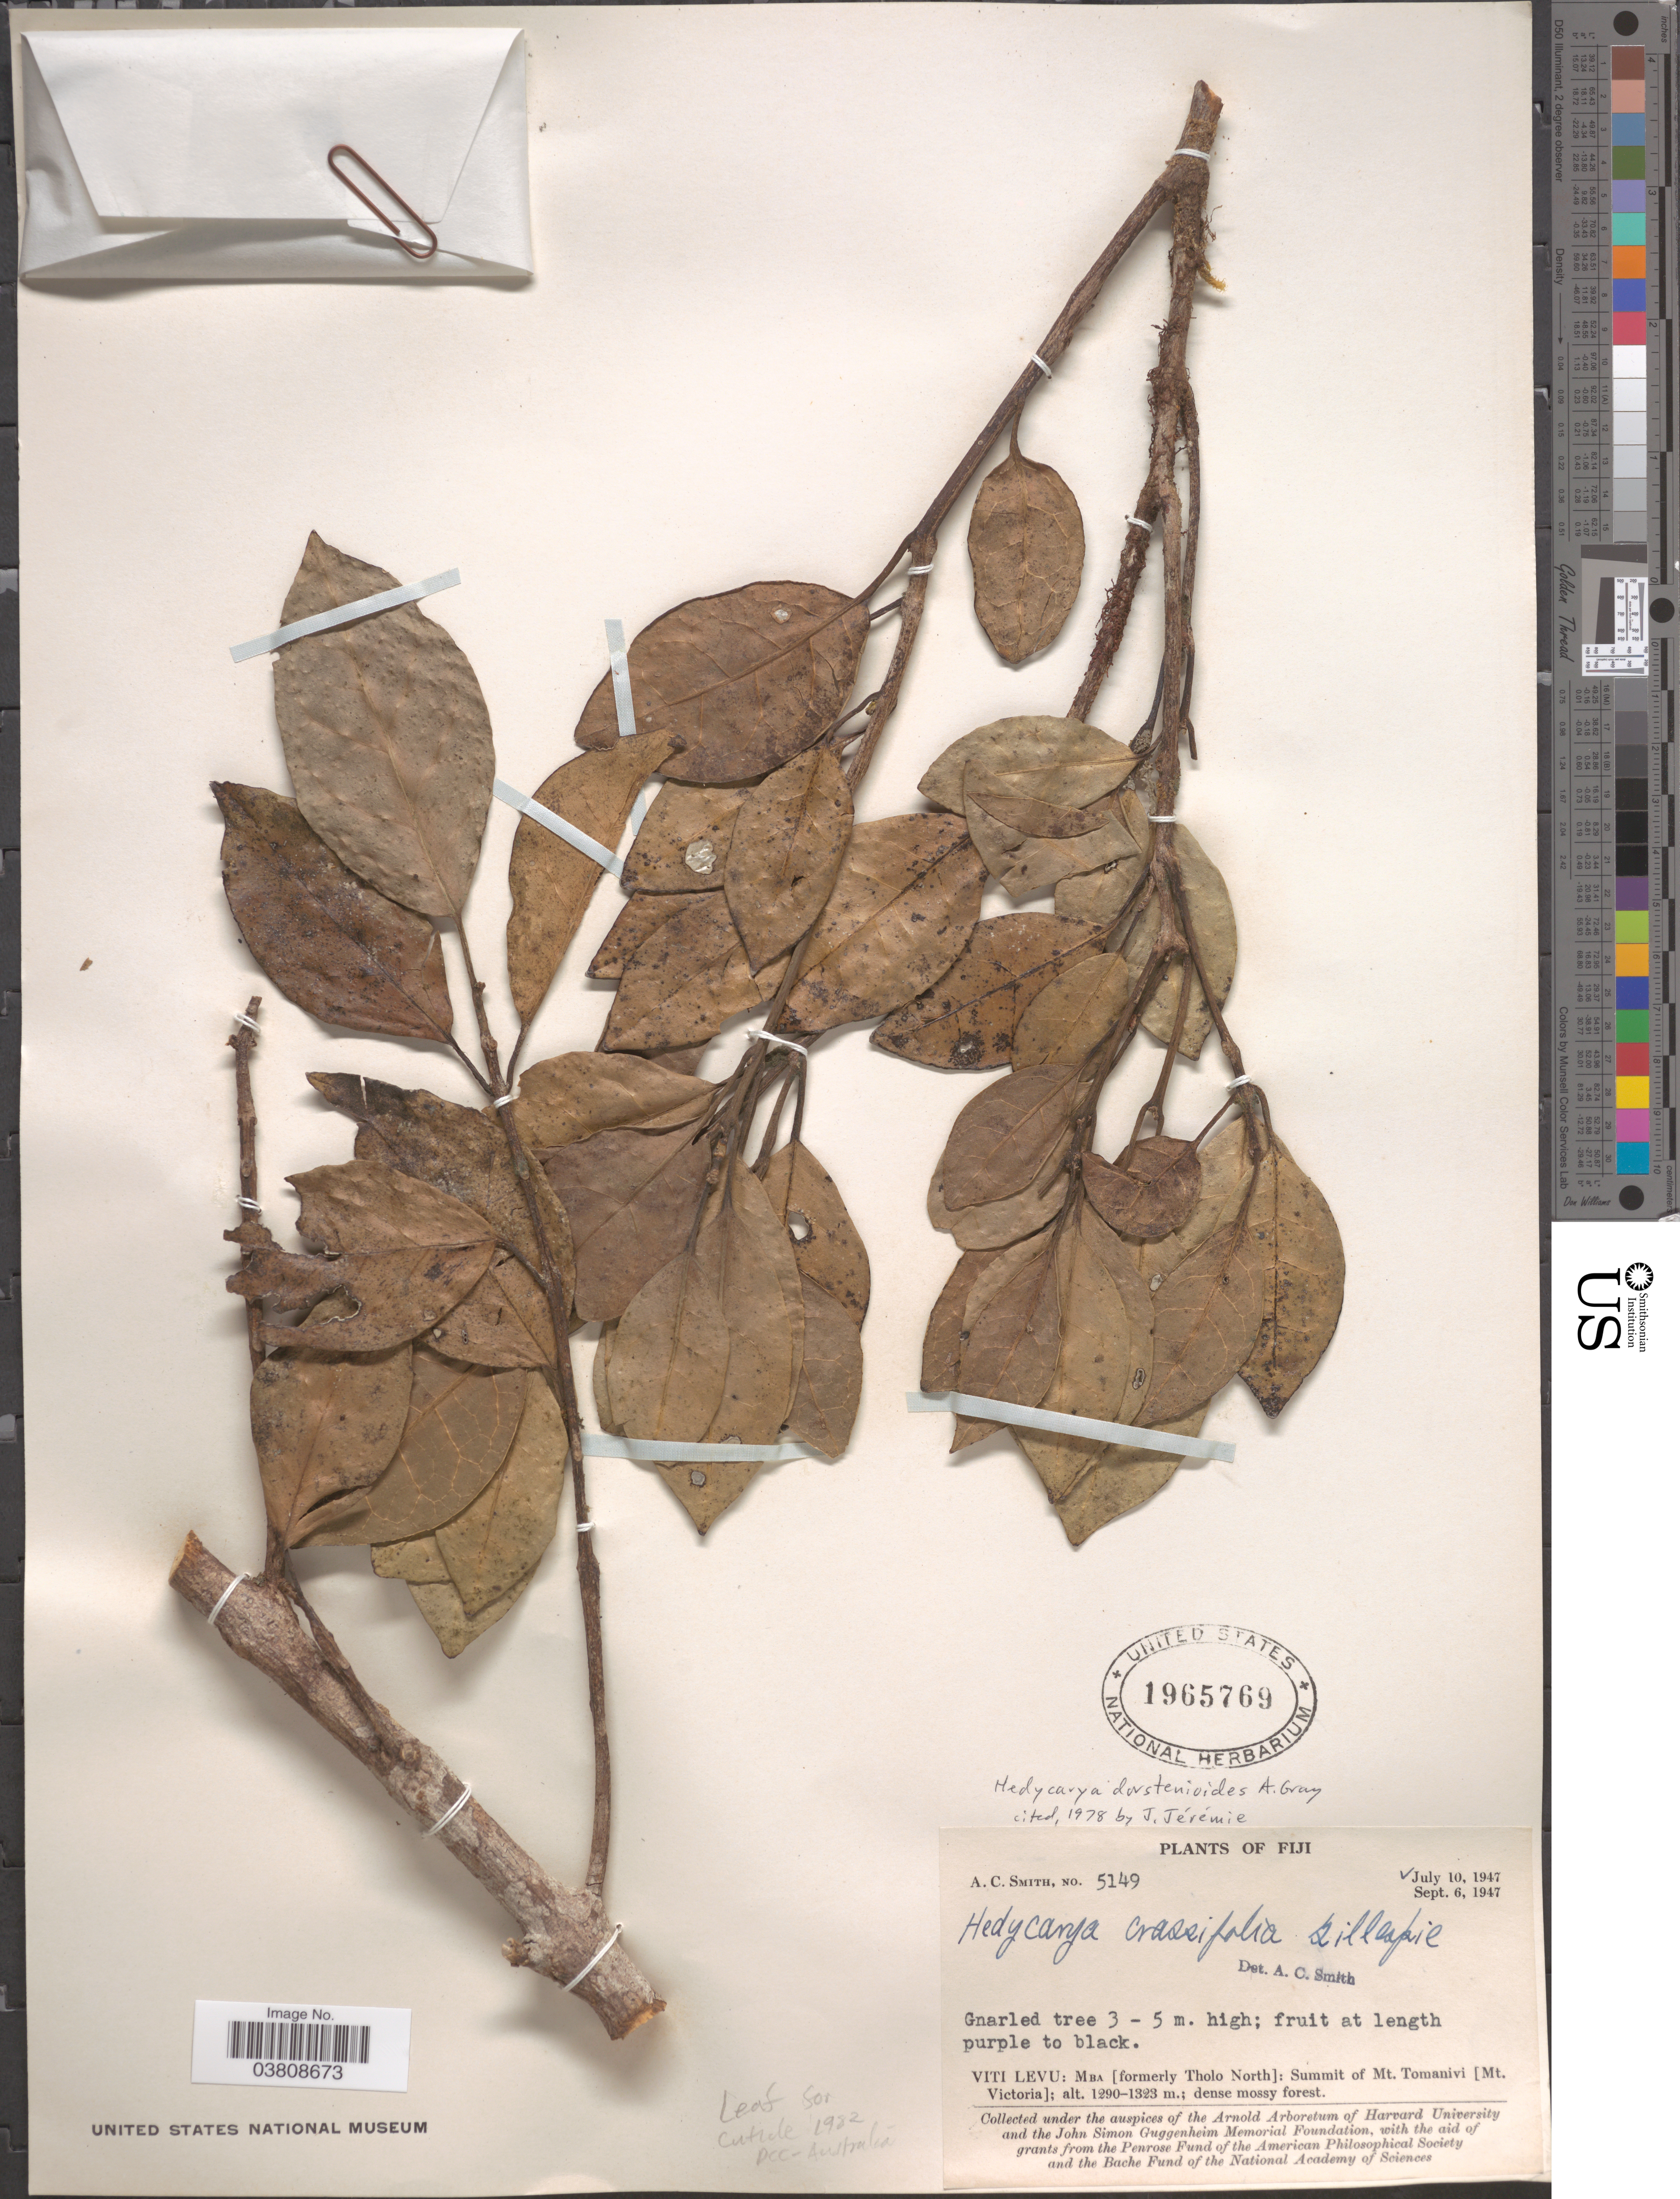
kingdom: Plantae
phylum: Tracheophyta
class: Magnoliopsida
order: Laurales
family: Monimiaceae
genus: Hedycarya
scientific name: Hedycarya dorstenioides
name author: A. Gray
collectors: A. C. Smith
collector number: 5149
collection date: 1947-07-10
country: Fiji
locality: Viti Levu: Mba [formerly Tholo North]: Summit of Mt. Tomanivi [Mt. Victoria].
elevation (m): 1290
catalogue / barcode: US 1965769